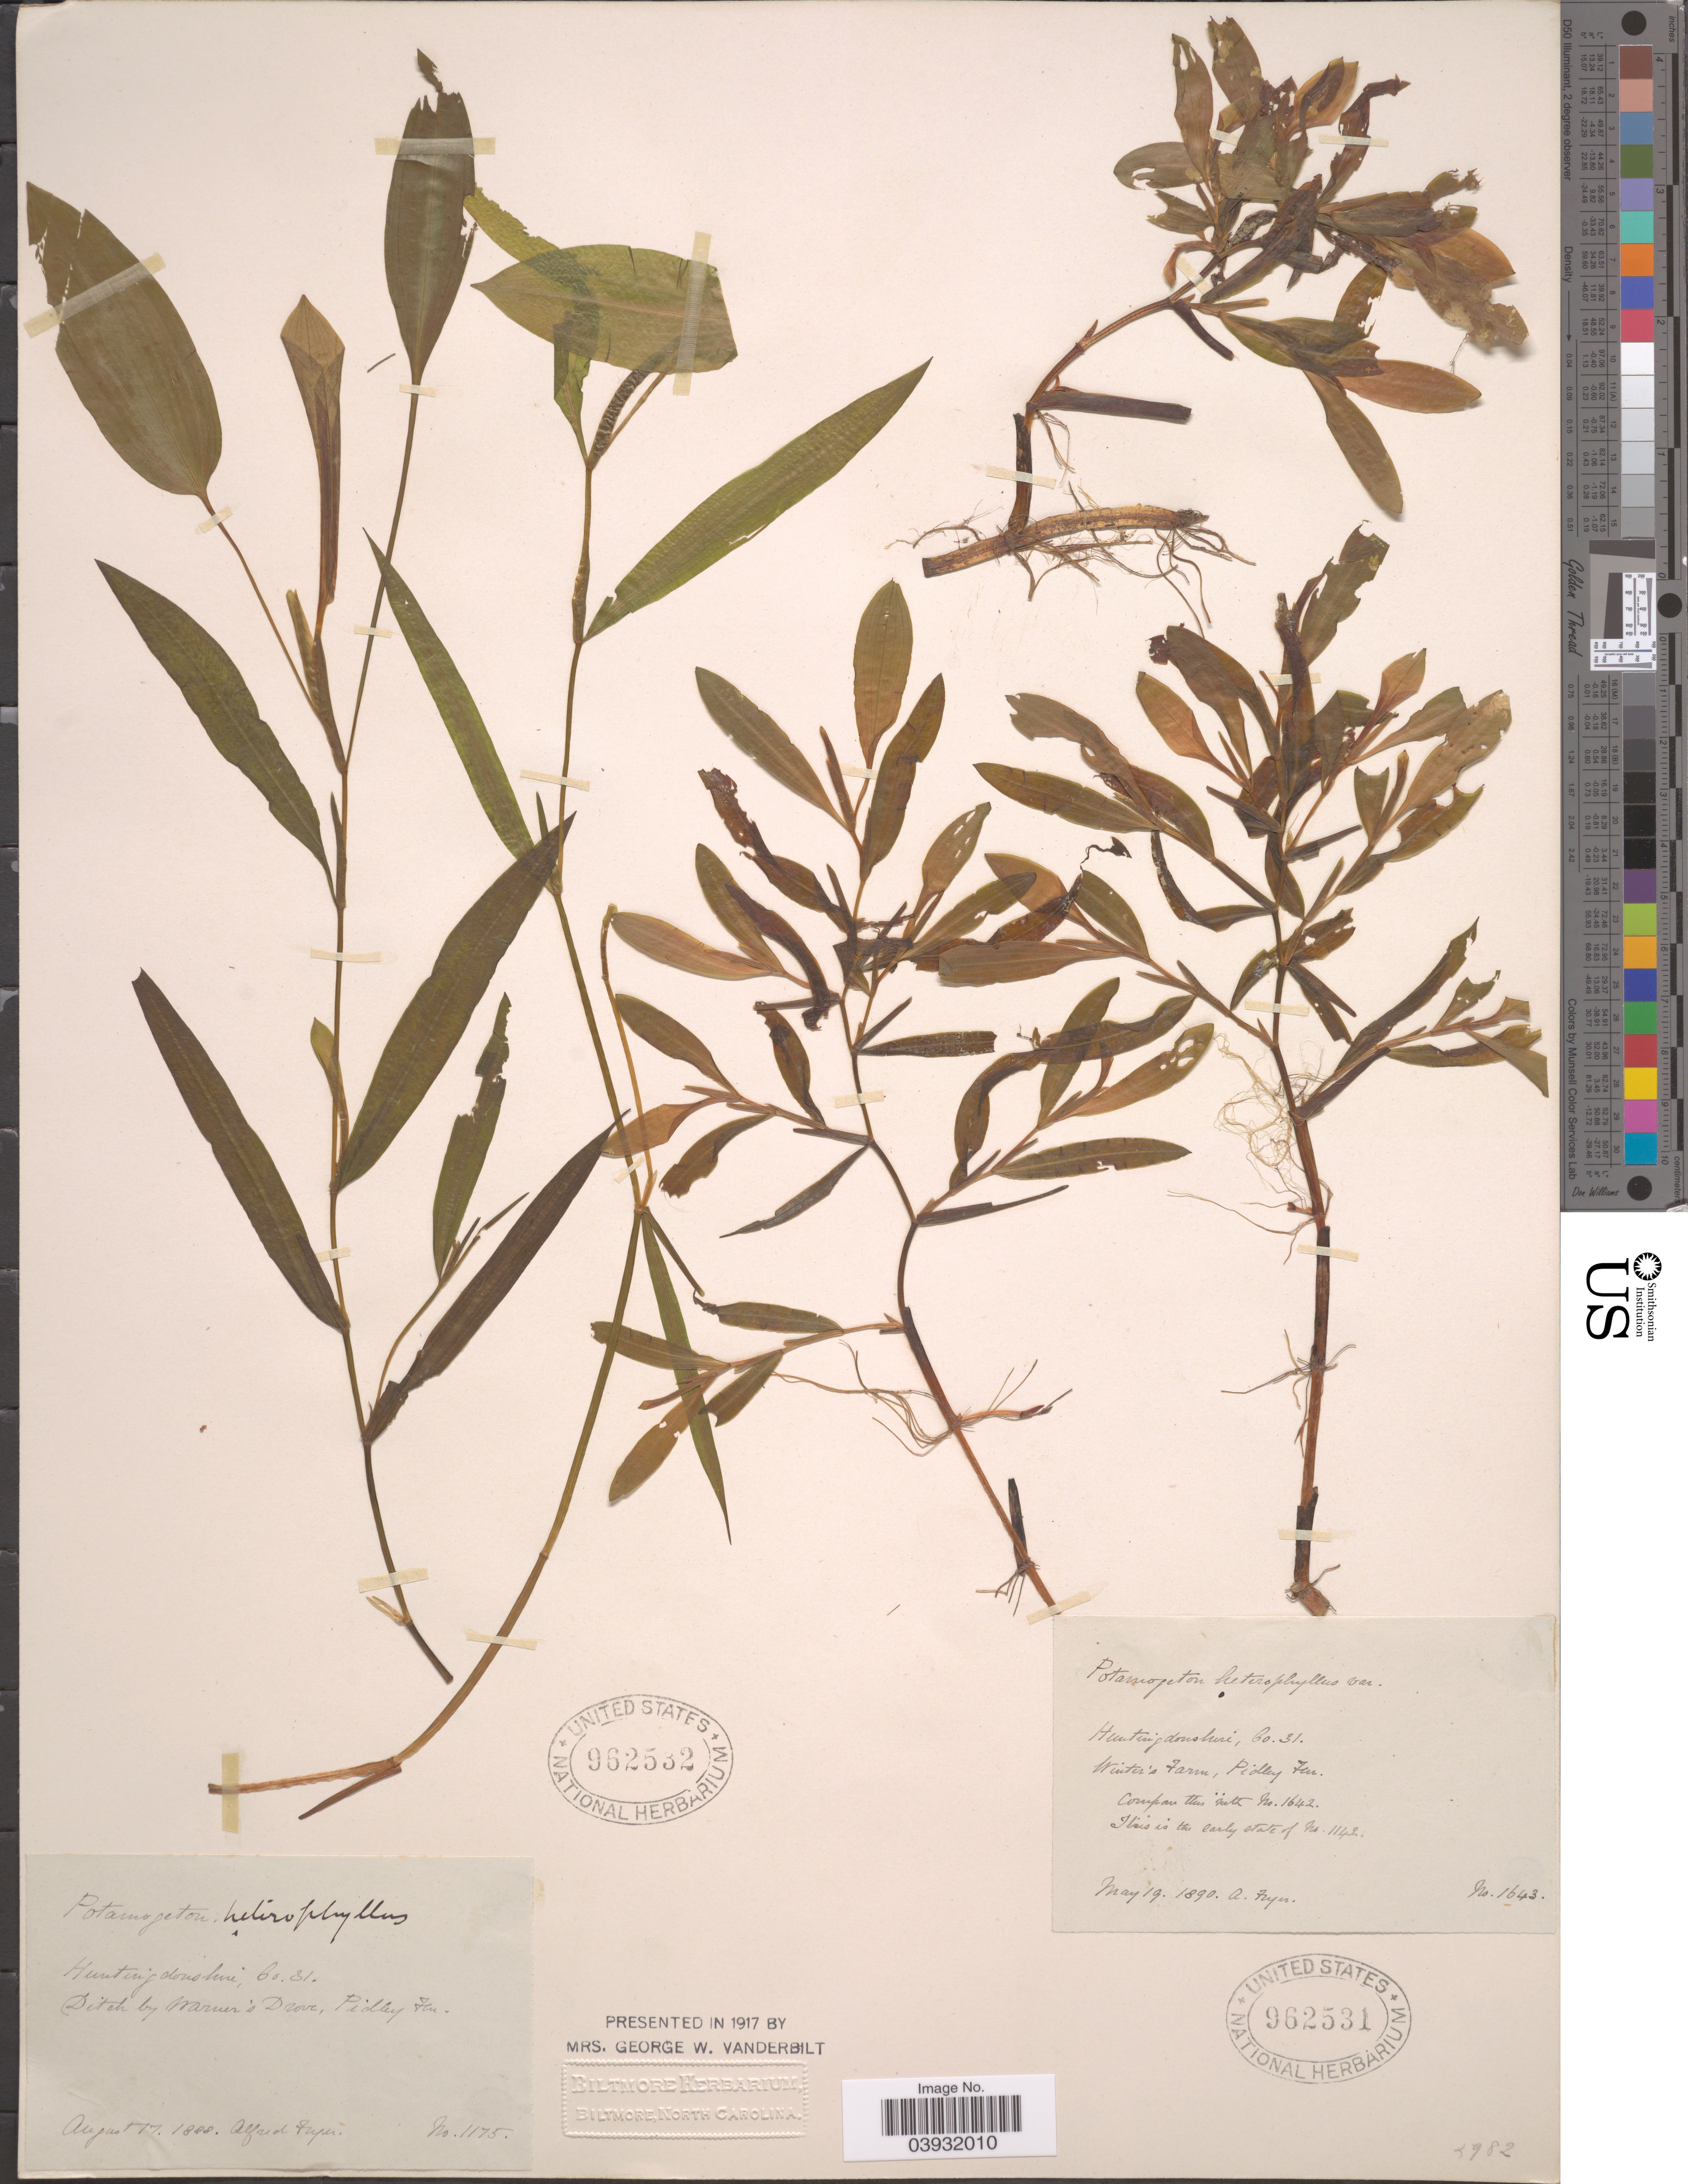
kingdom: Plantae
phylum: Tracheophyta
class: Liliopsida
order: Alismatales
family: Potamogetonaceae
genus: Potamogeton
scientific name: Potamogeton heterophyllus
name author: Schreb.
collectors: A. Fryer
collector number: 1175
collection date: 1888-08-17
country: United Kingdom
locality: Huntingdonshire, 60.31. Ditch by Warner's Drove, Pidley Far.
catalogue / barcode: US 962532-2